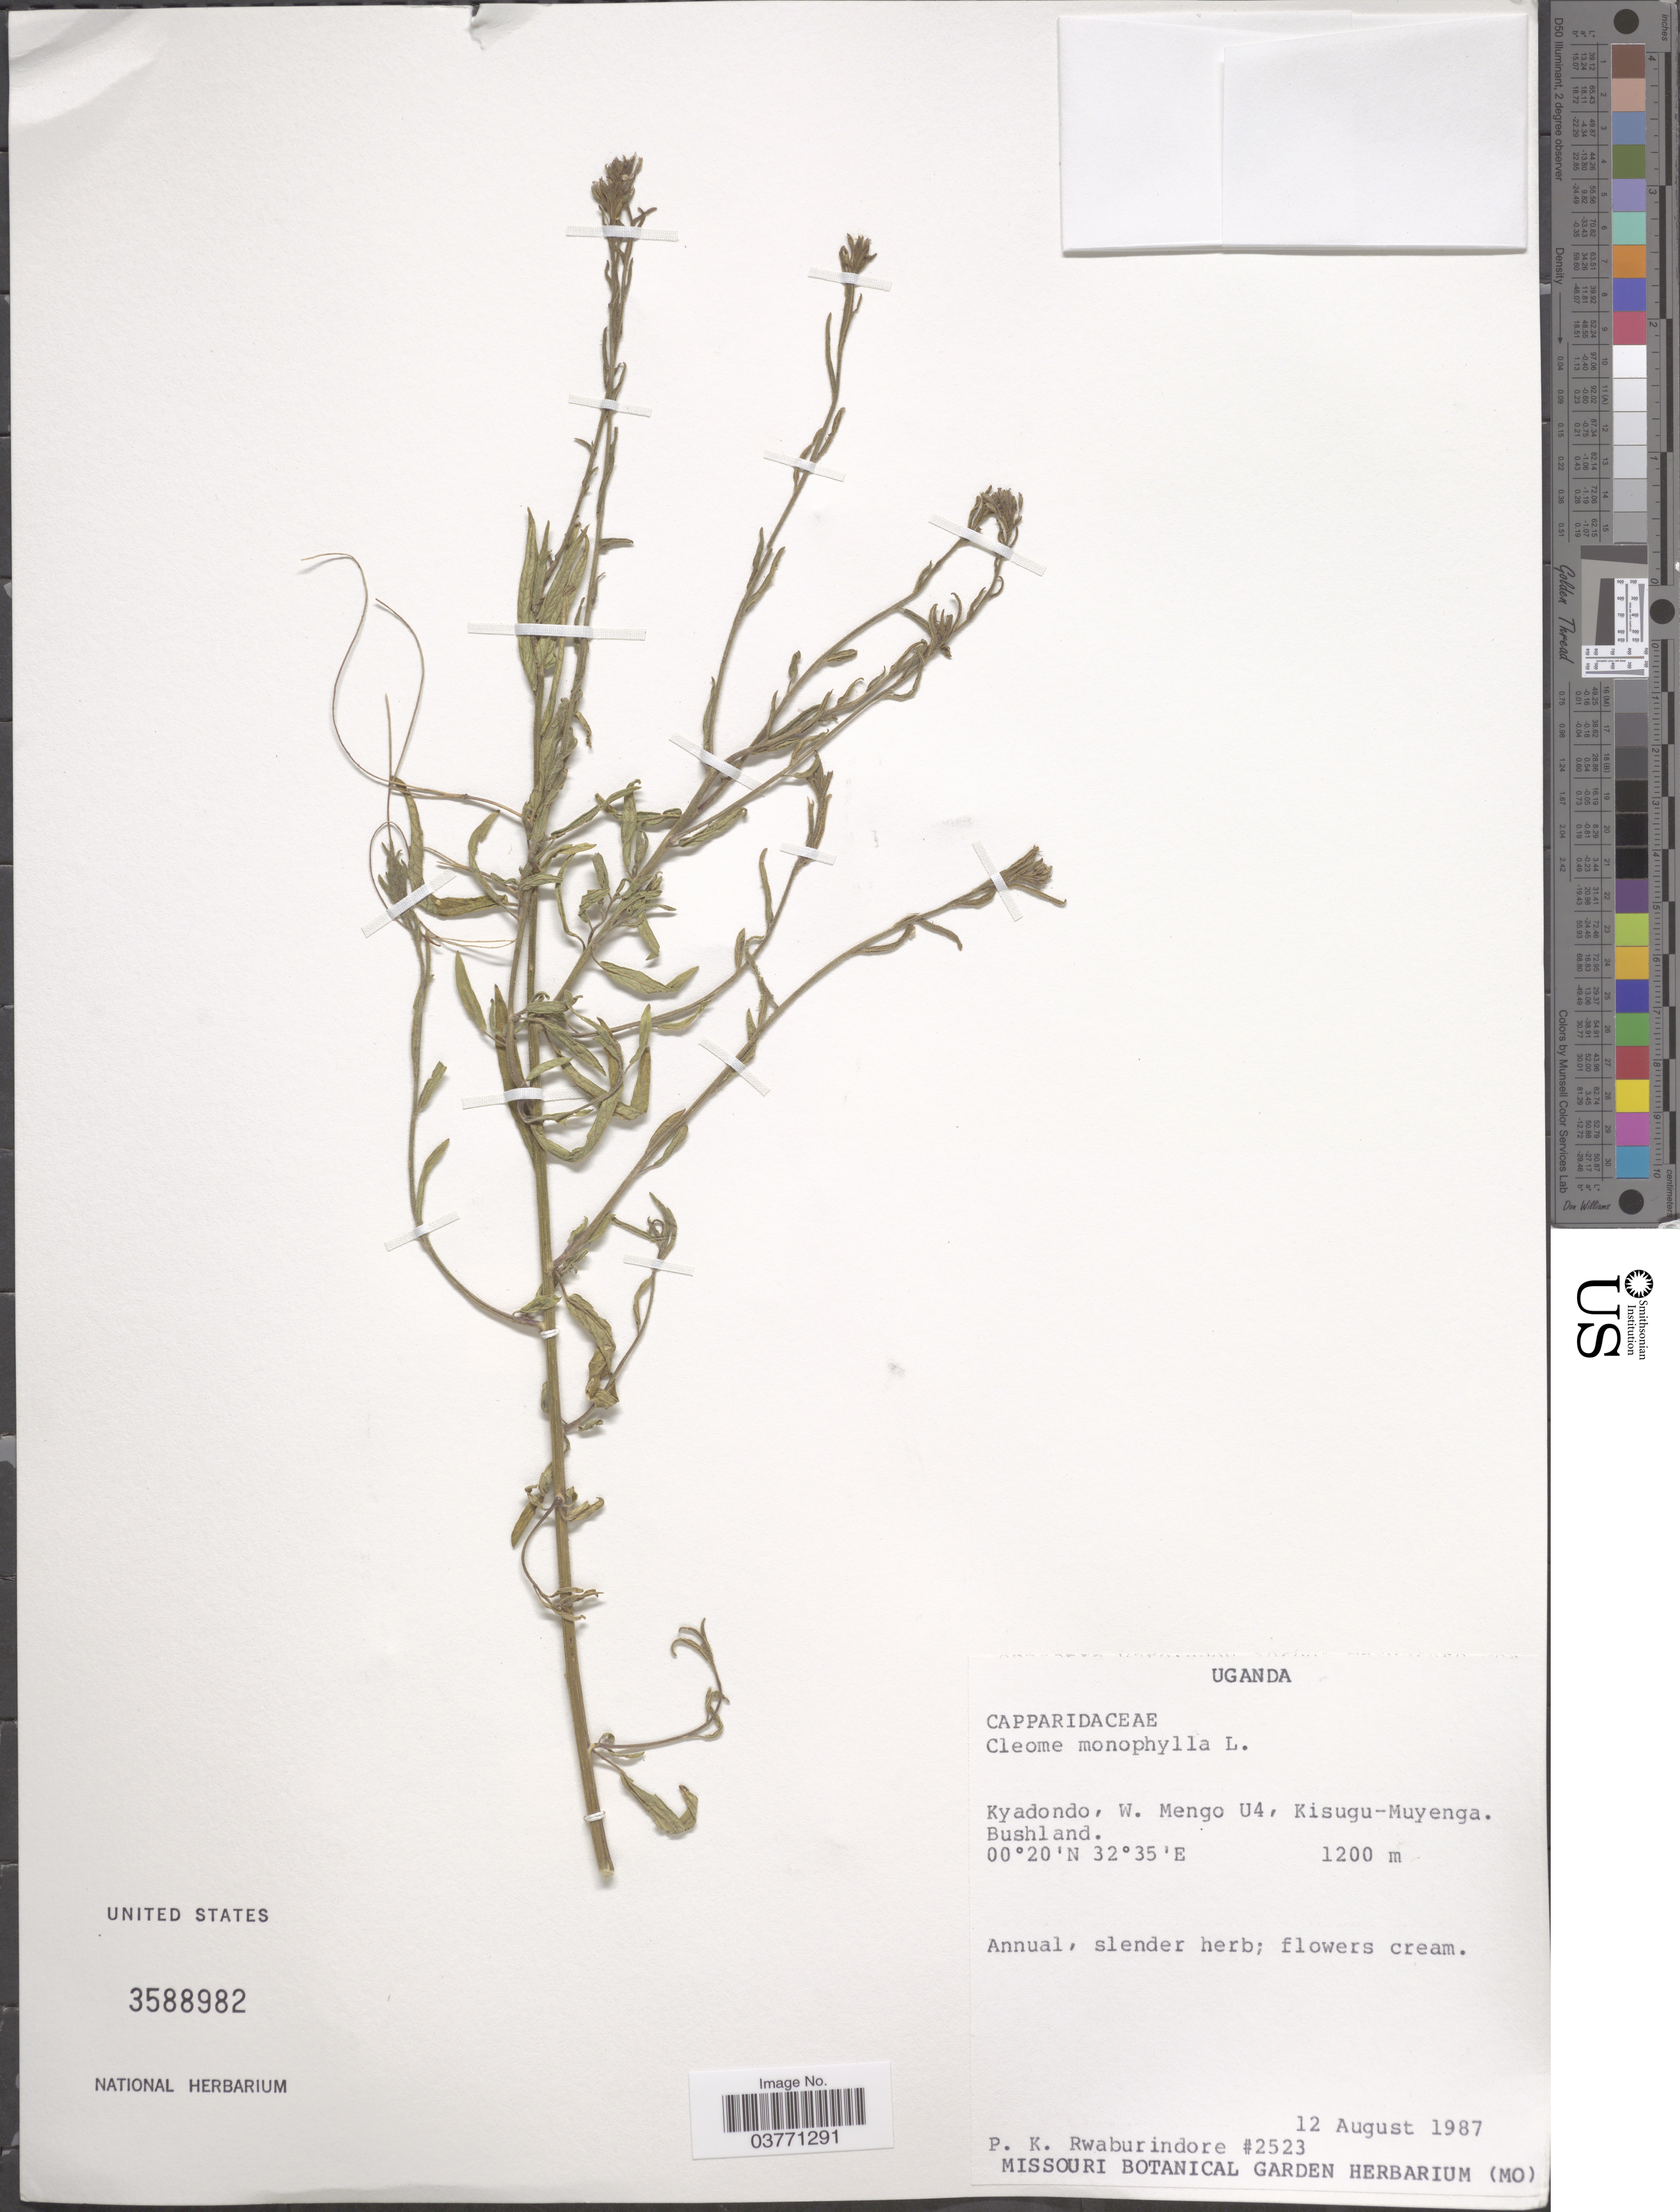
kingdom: Plantae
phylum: Tracheophyta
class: Magnoliopsida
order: Brassicales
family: Cleomaceae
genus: Sieruela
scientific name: Sieruela monophylla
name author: (L.) Roalson & J.C. Hall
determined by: Strong, M. T., (US), Smithsonian Institution - National Museum of Natural History (UNITED STATES)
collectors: P. Rwaburindore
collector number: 2523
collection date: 1987-08-12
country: Uganda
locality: Kyadondo, W. Mengo U4, Kisugu-Muyenga.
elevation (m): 1200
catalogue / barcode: US 3588982